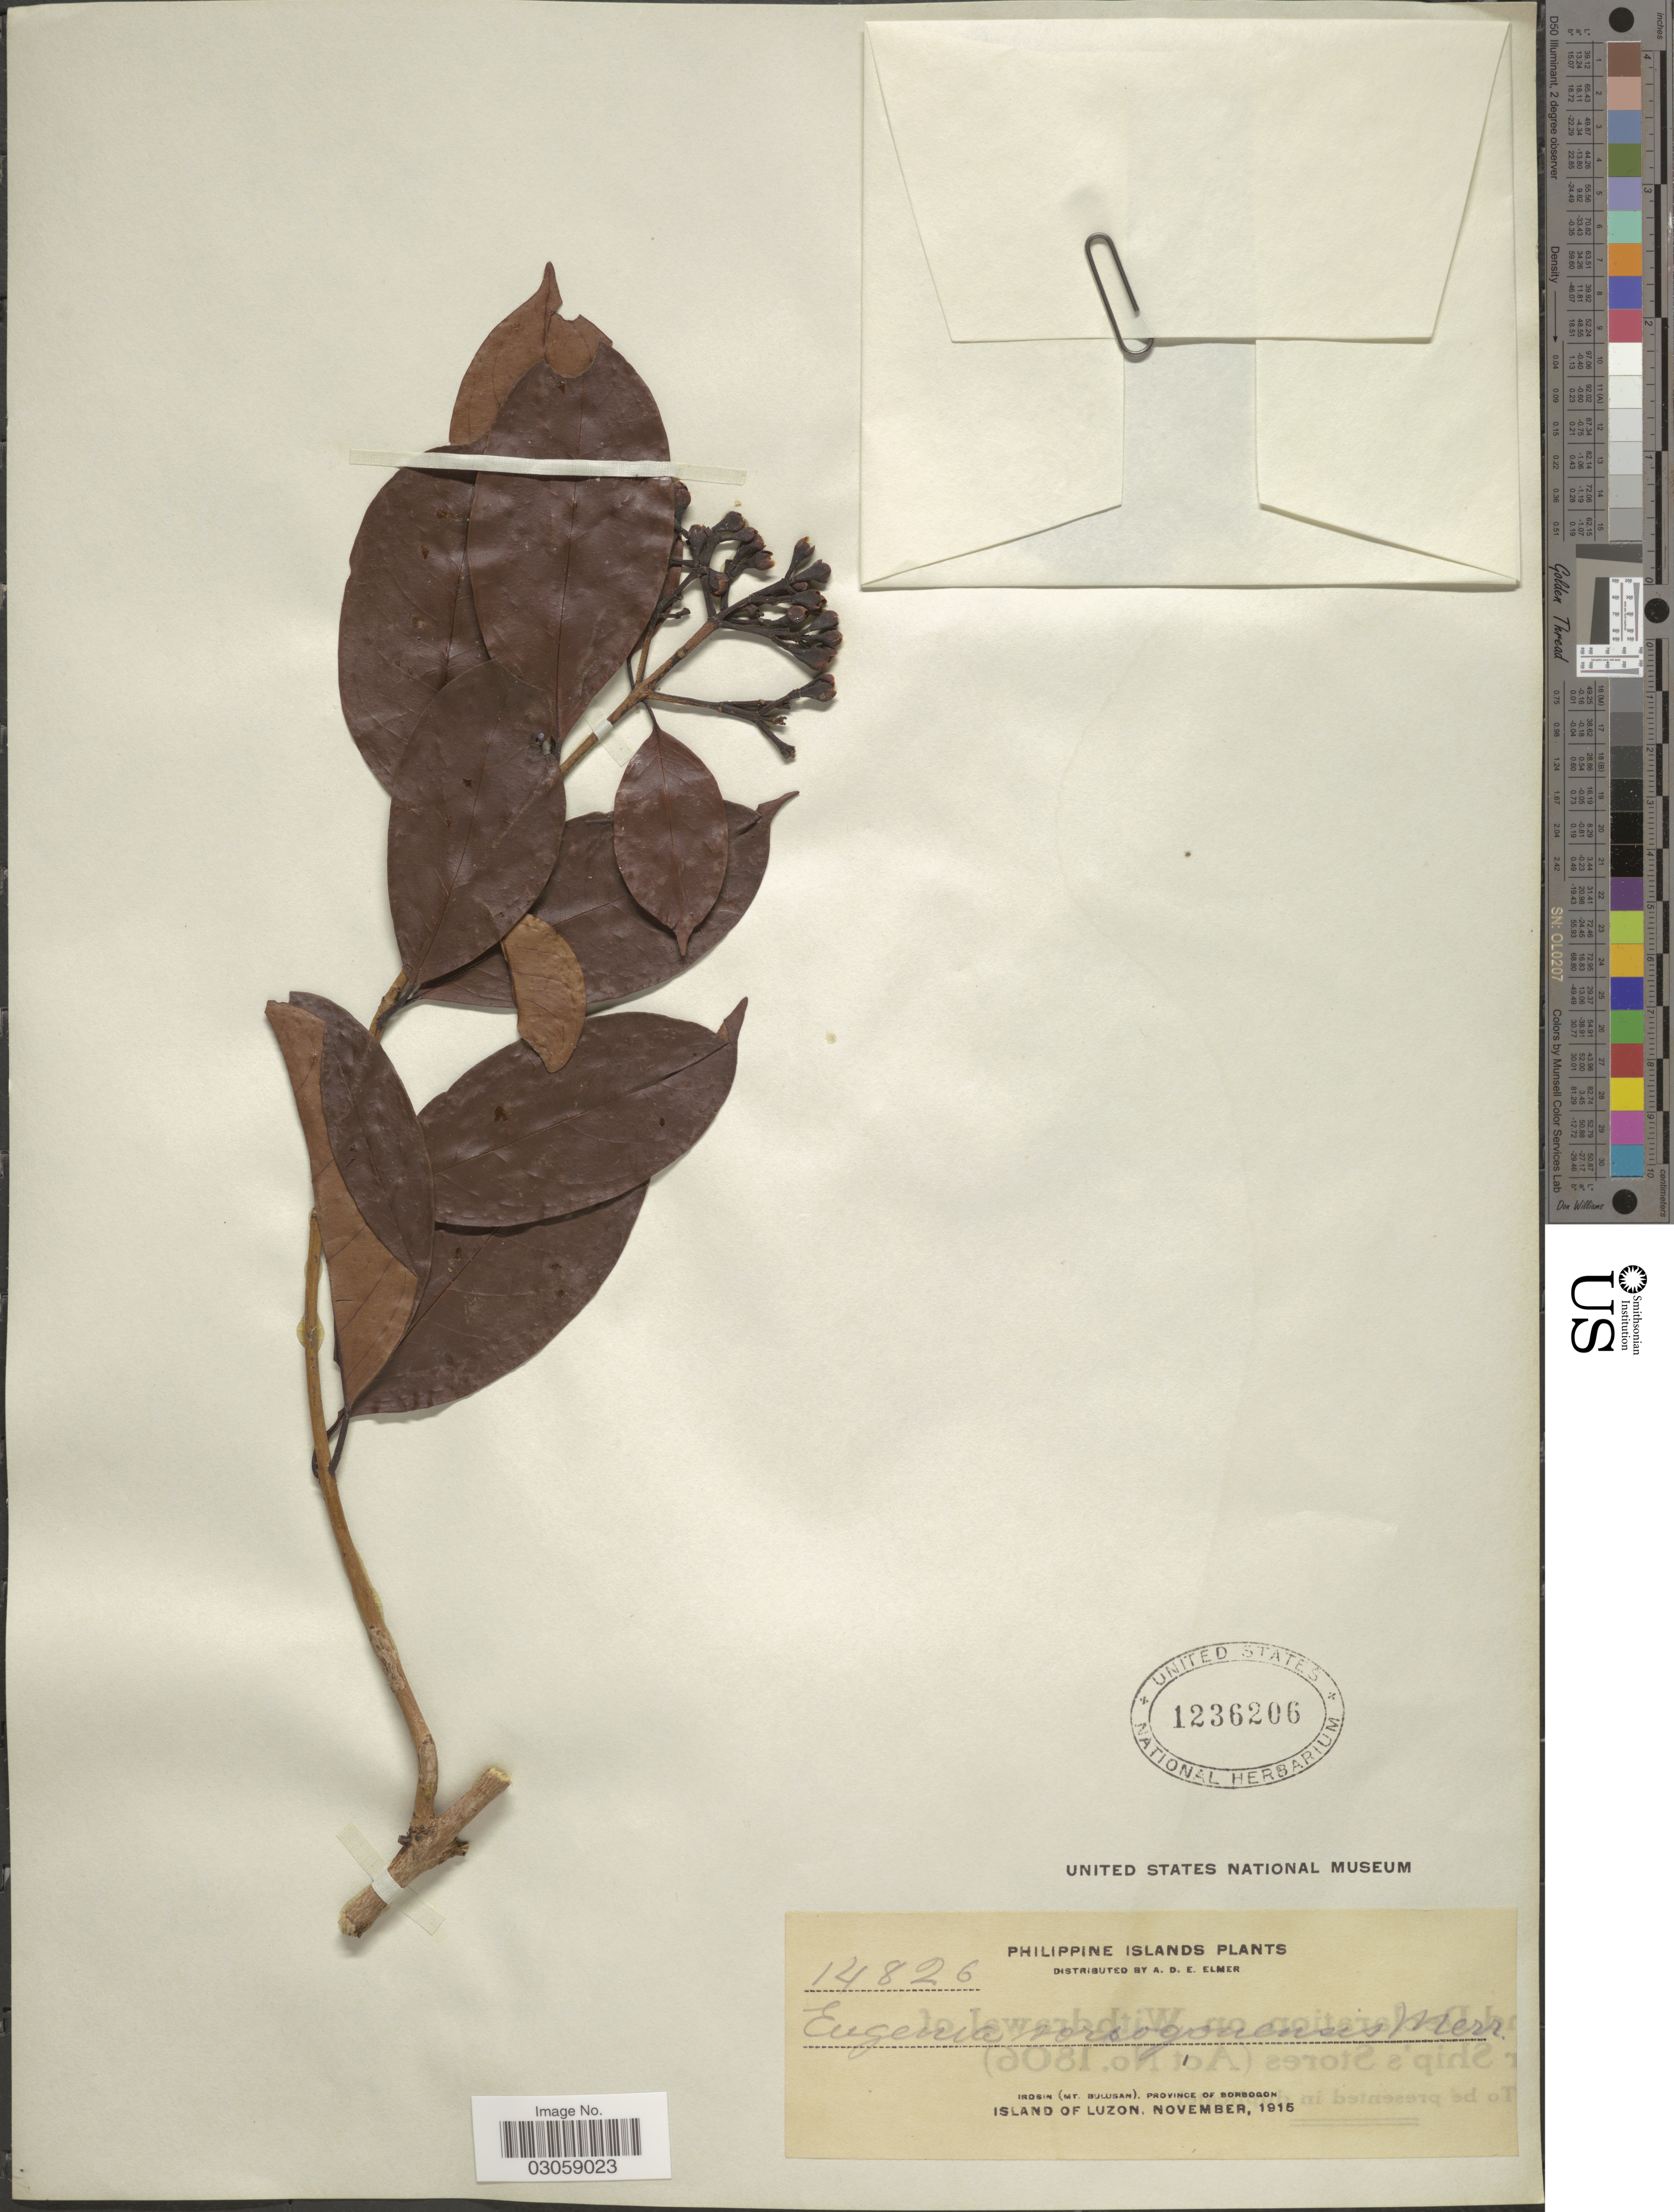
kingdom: Plantae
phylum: Tracheophyta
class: Magnoliopsida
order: Myrtales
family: Myrtaceae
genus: Syzygium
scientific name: Syzygium vidalianum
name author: (Elmer) Merr.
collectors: A. D. E. Elmer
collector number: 14826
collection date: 1915-11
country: Philippines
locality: Philippine Islands, Irosin (Mt. Bulusan), Province of Sorsogon, Island of Luzon.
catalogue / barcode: US 1236206